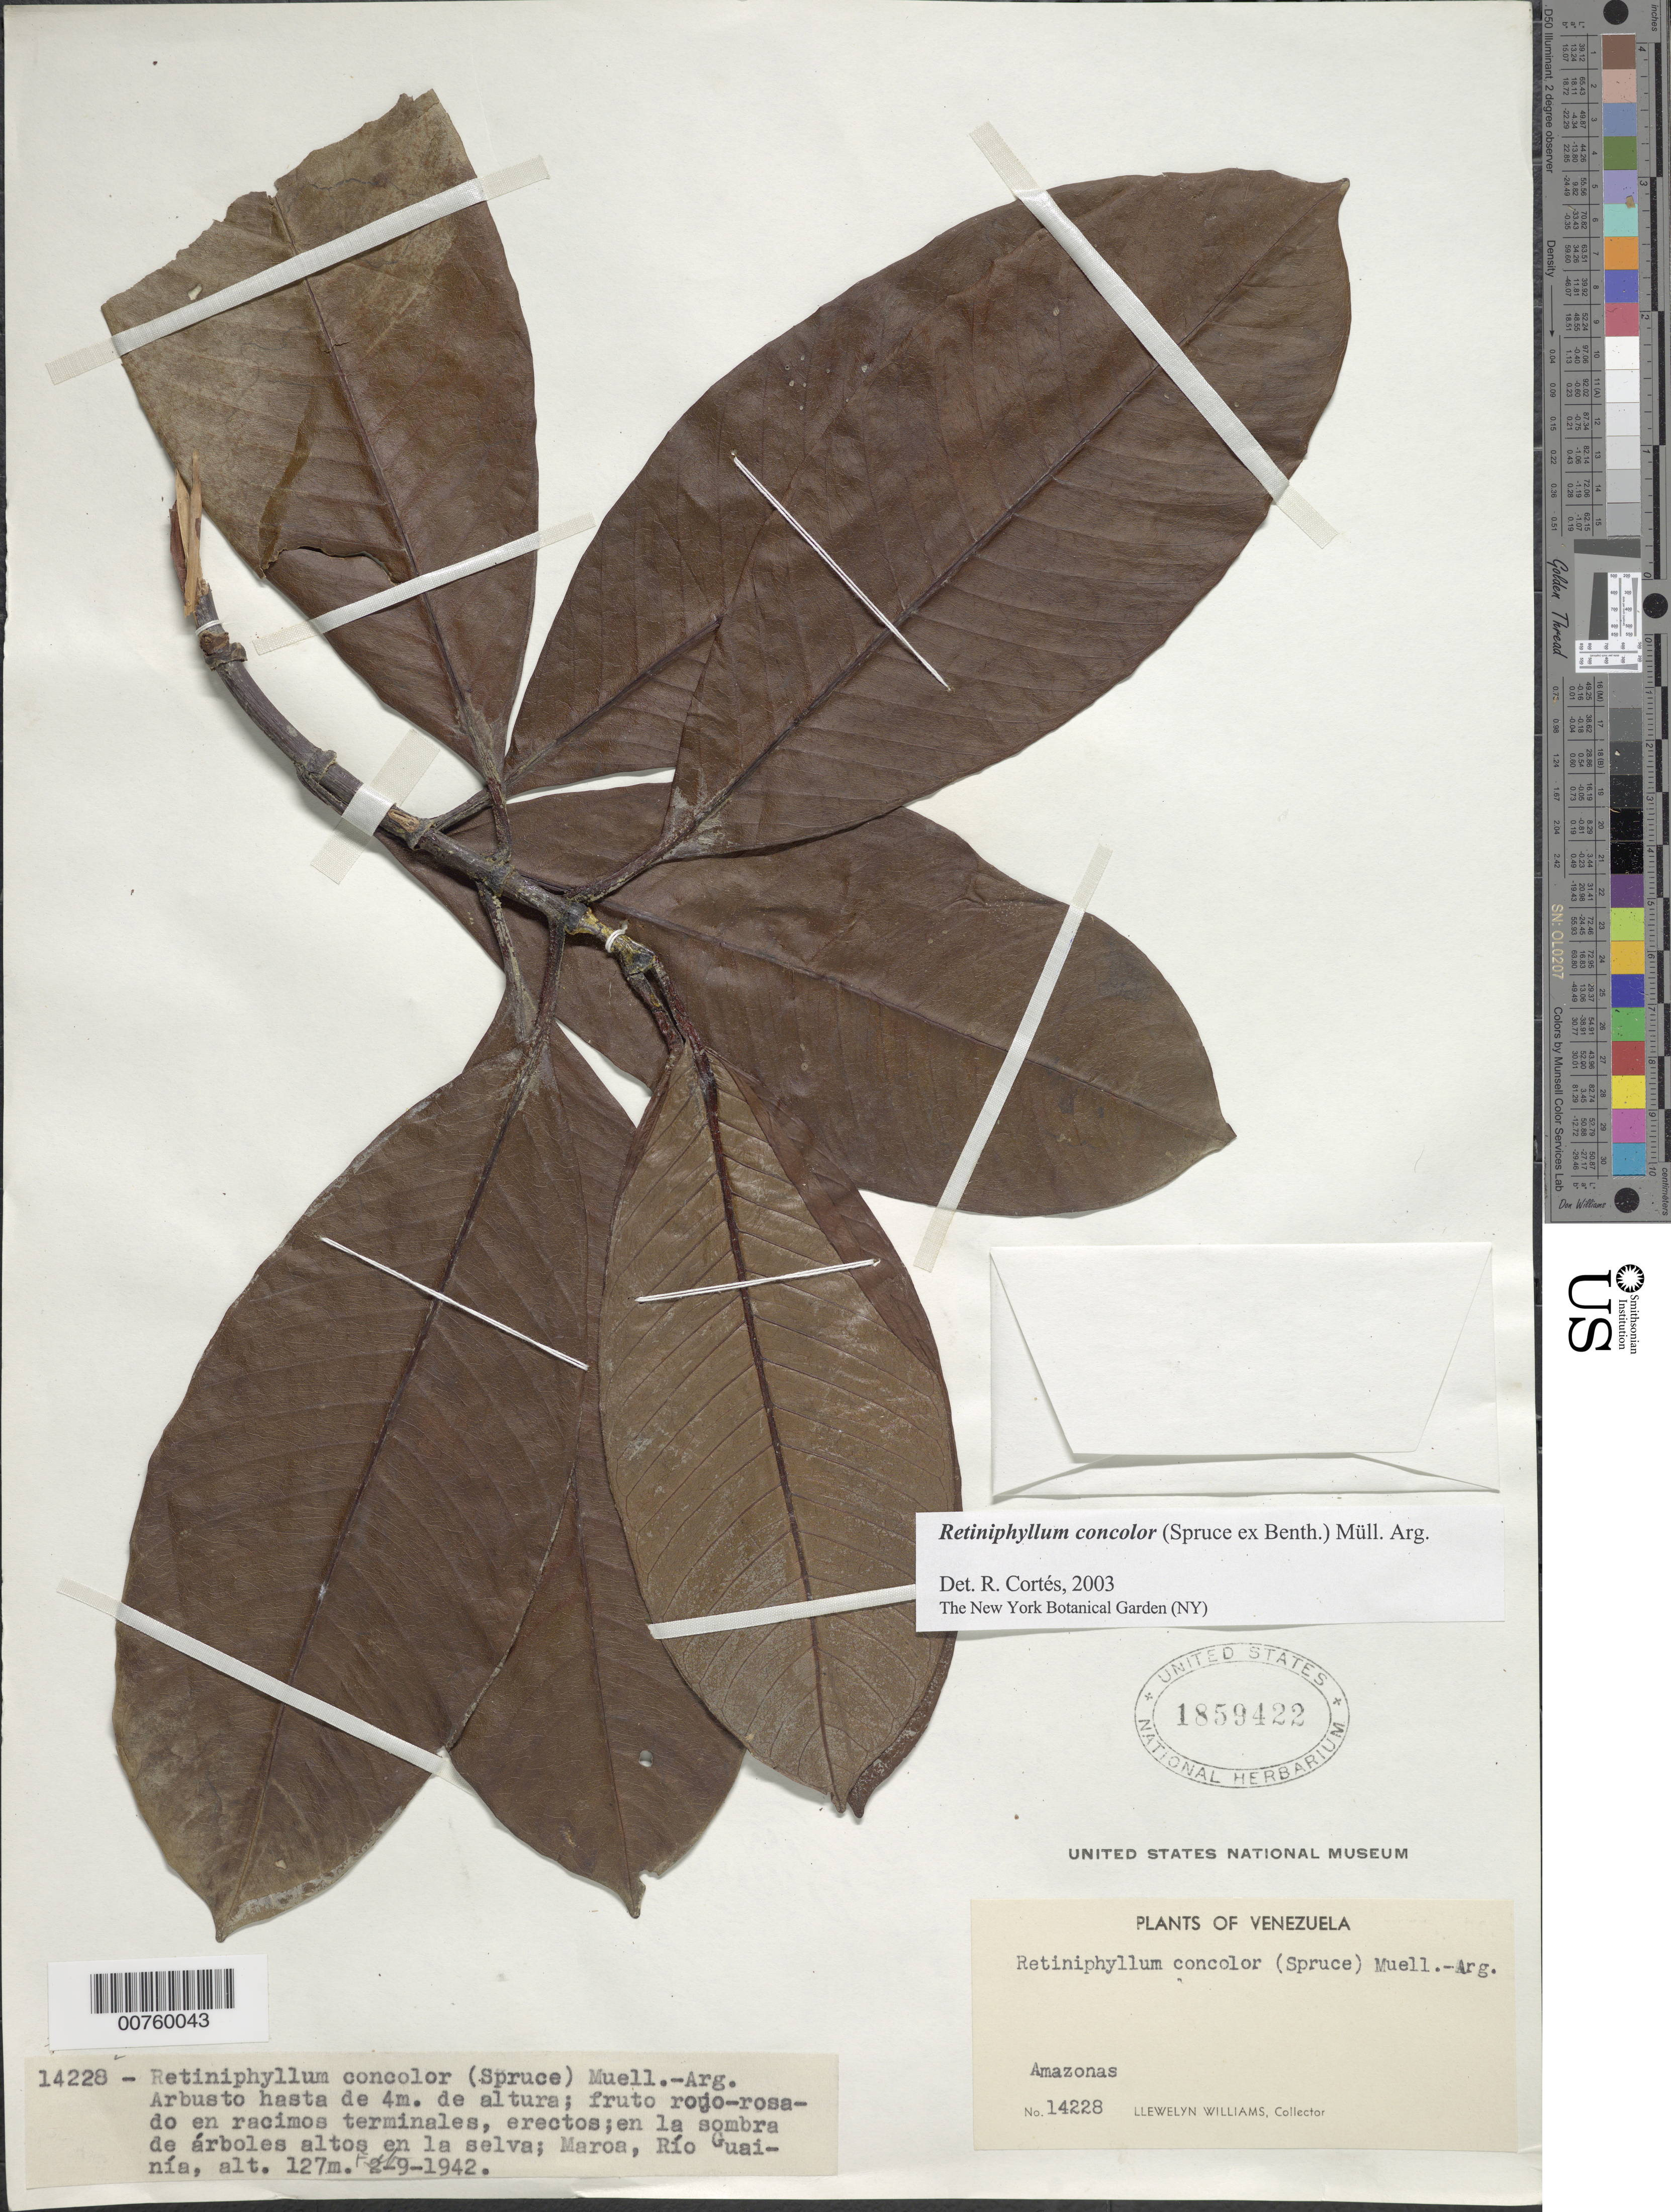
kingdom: Plantae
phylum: Tracheophyta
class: Magnoliopsida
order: Gentianales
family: Rubiaceae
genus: Retiniphyllum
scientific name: Retiniphyllum concolor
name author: (Spruce ex Benth.) Müll. Arg.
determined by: Cortes R., G.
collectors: Ll. Williams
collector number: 14228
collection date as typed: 9-Feb-42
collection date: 1942-02-09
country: Venezuela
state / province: Amazonas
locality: Maroa, Río Guainía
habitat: Sombra de arboles altos en la selva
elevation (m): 127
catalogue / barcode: US 1859422